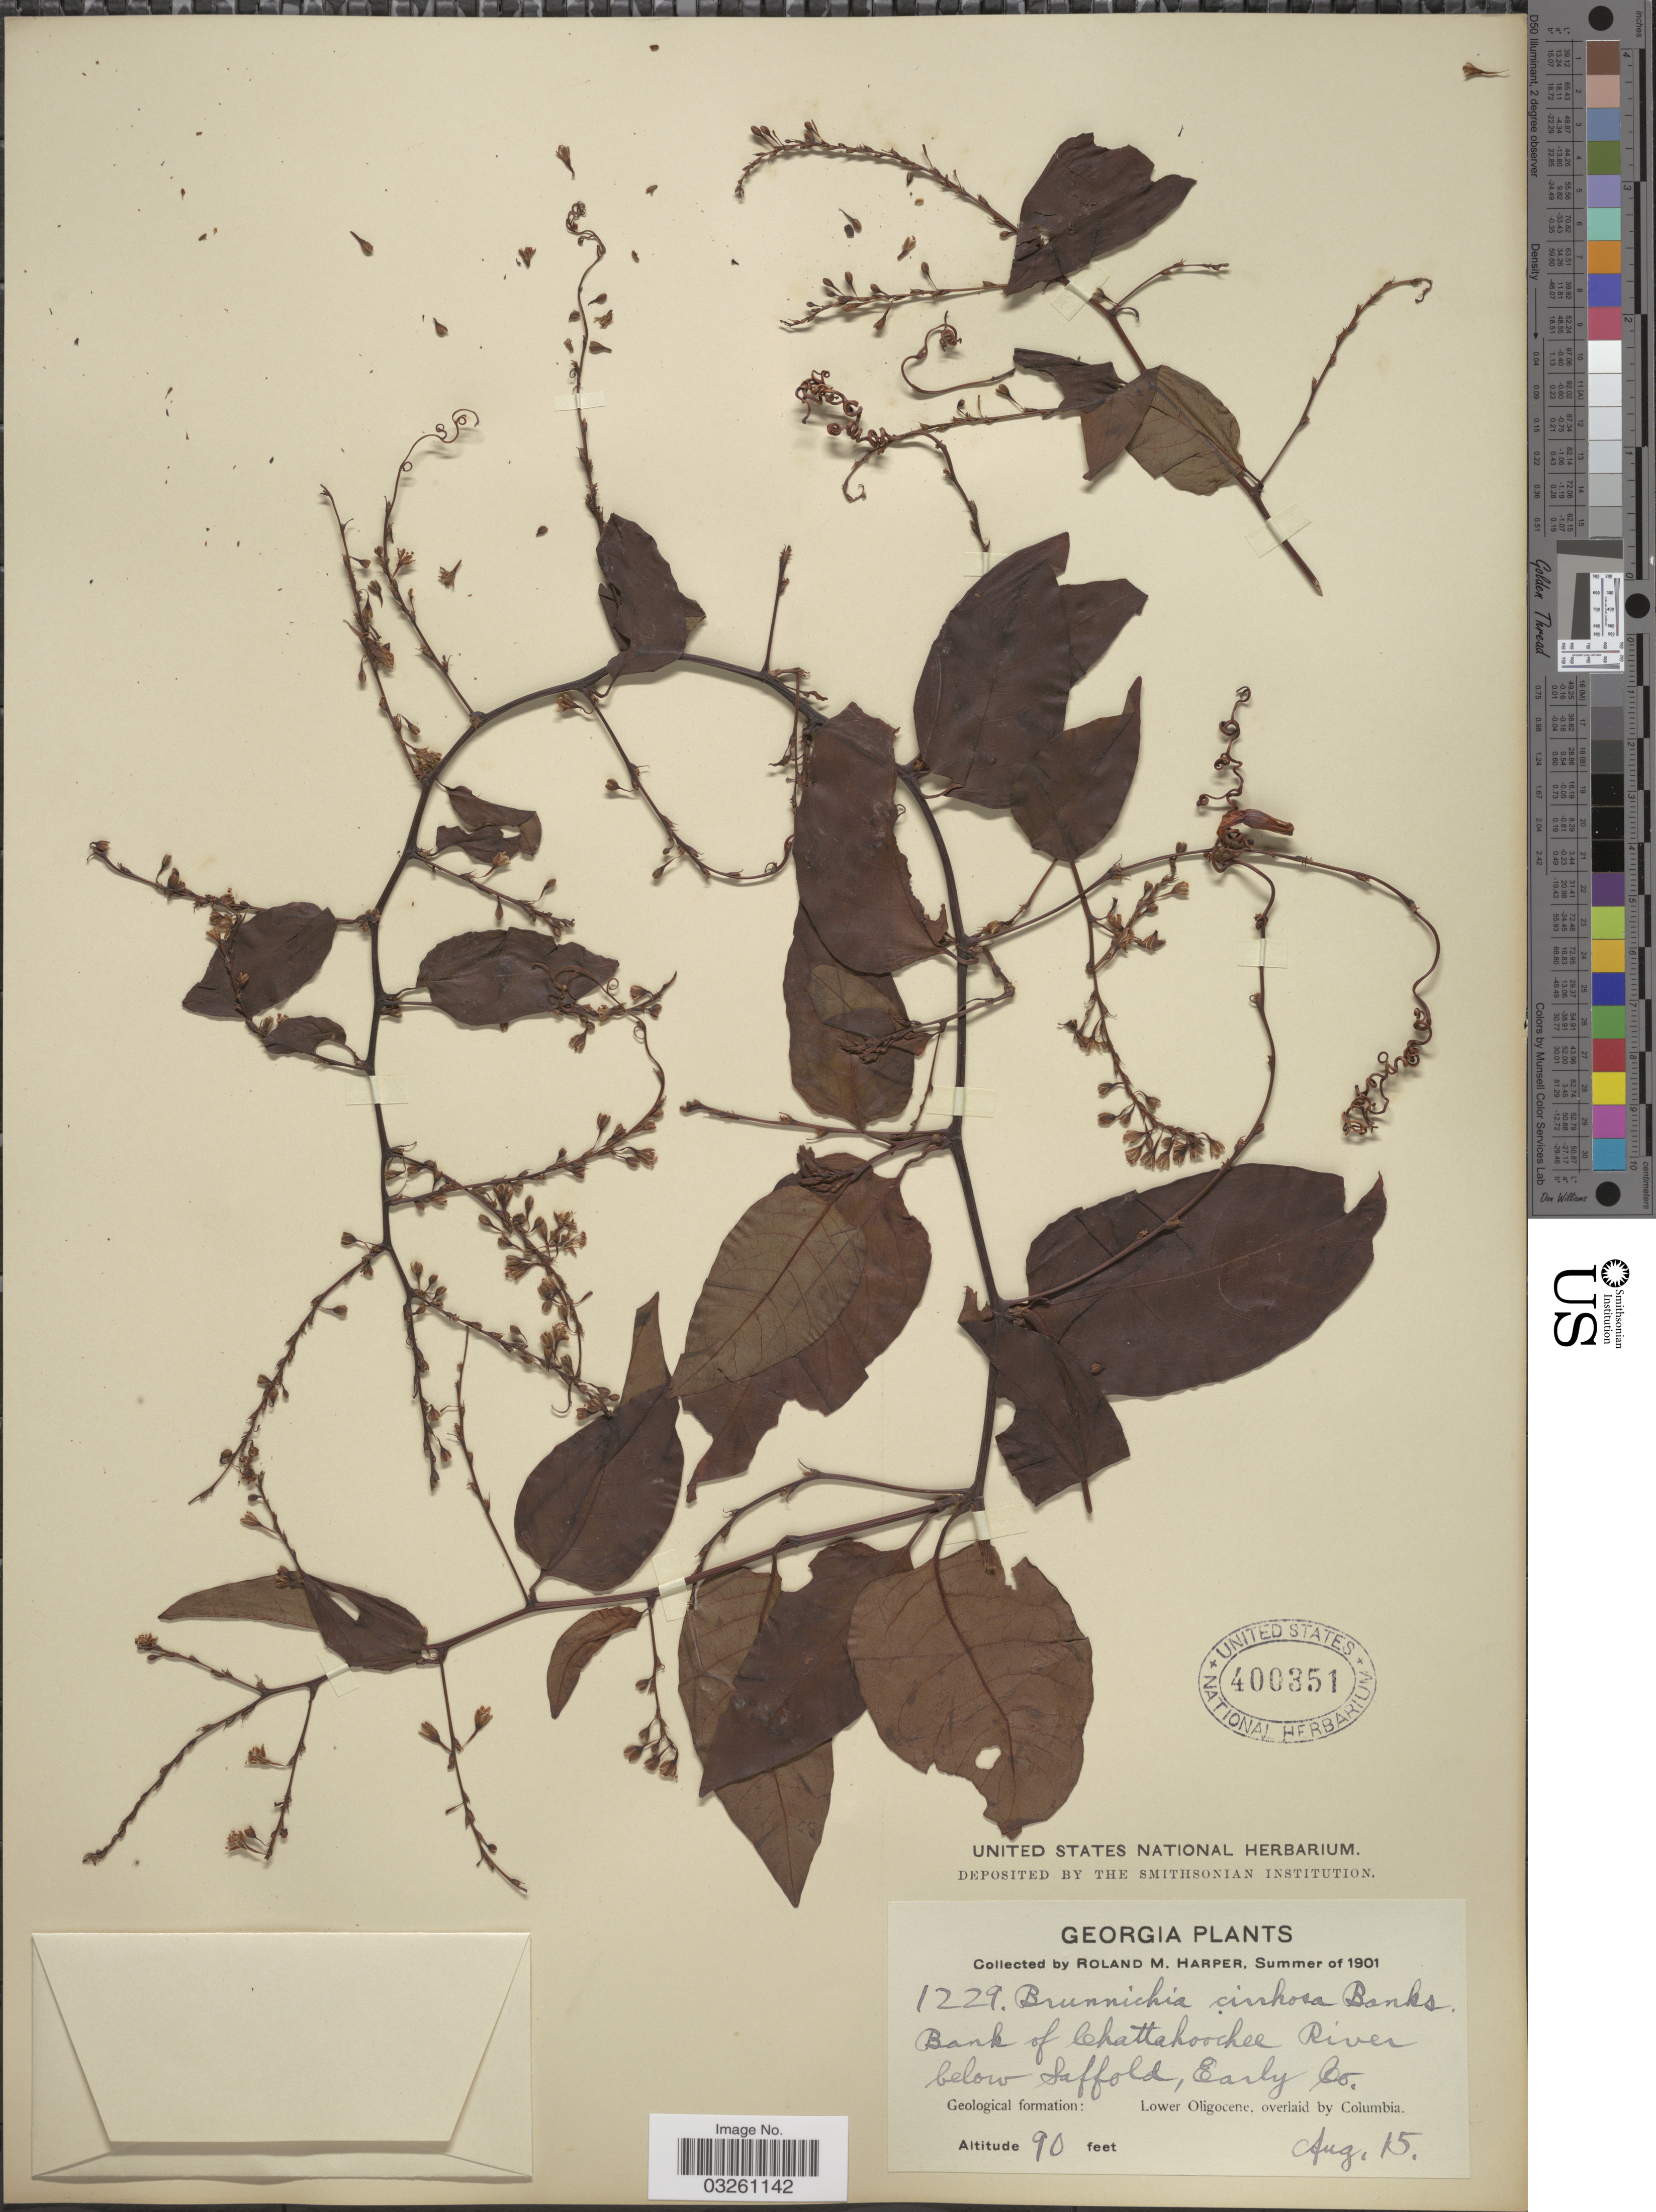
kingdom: Plantae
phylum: Tracheophyta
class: Magnoliopsida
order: Caryophyllales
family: Polygonaceae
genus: Brunnichia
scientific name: Brunnichia cirrhosa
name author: Gaertn.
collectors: R. M. Harper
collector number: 1229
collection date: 1901-08-15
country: United States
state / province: Georgia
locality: Banks of Chattahoochee River below Saffold, Early Co. Geological formation: Lower Oligocene, overlaid by Columbia.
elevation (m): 27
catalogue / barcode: US 400351